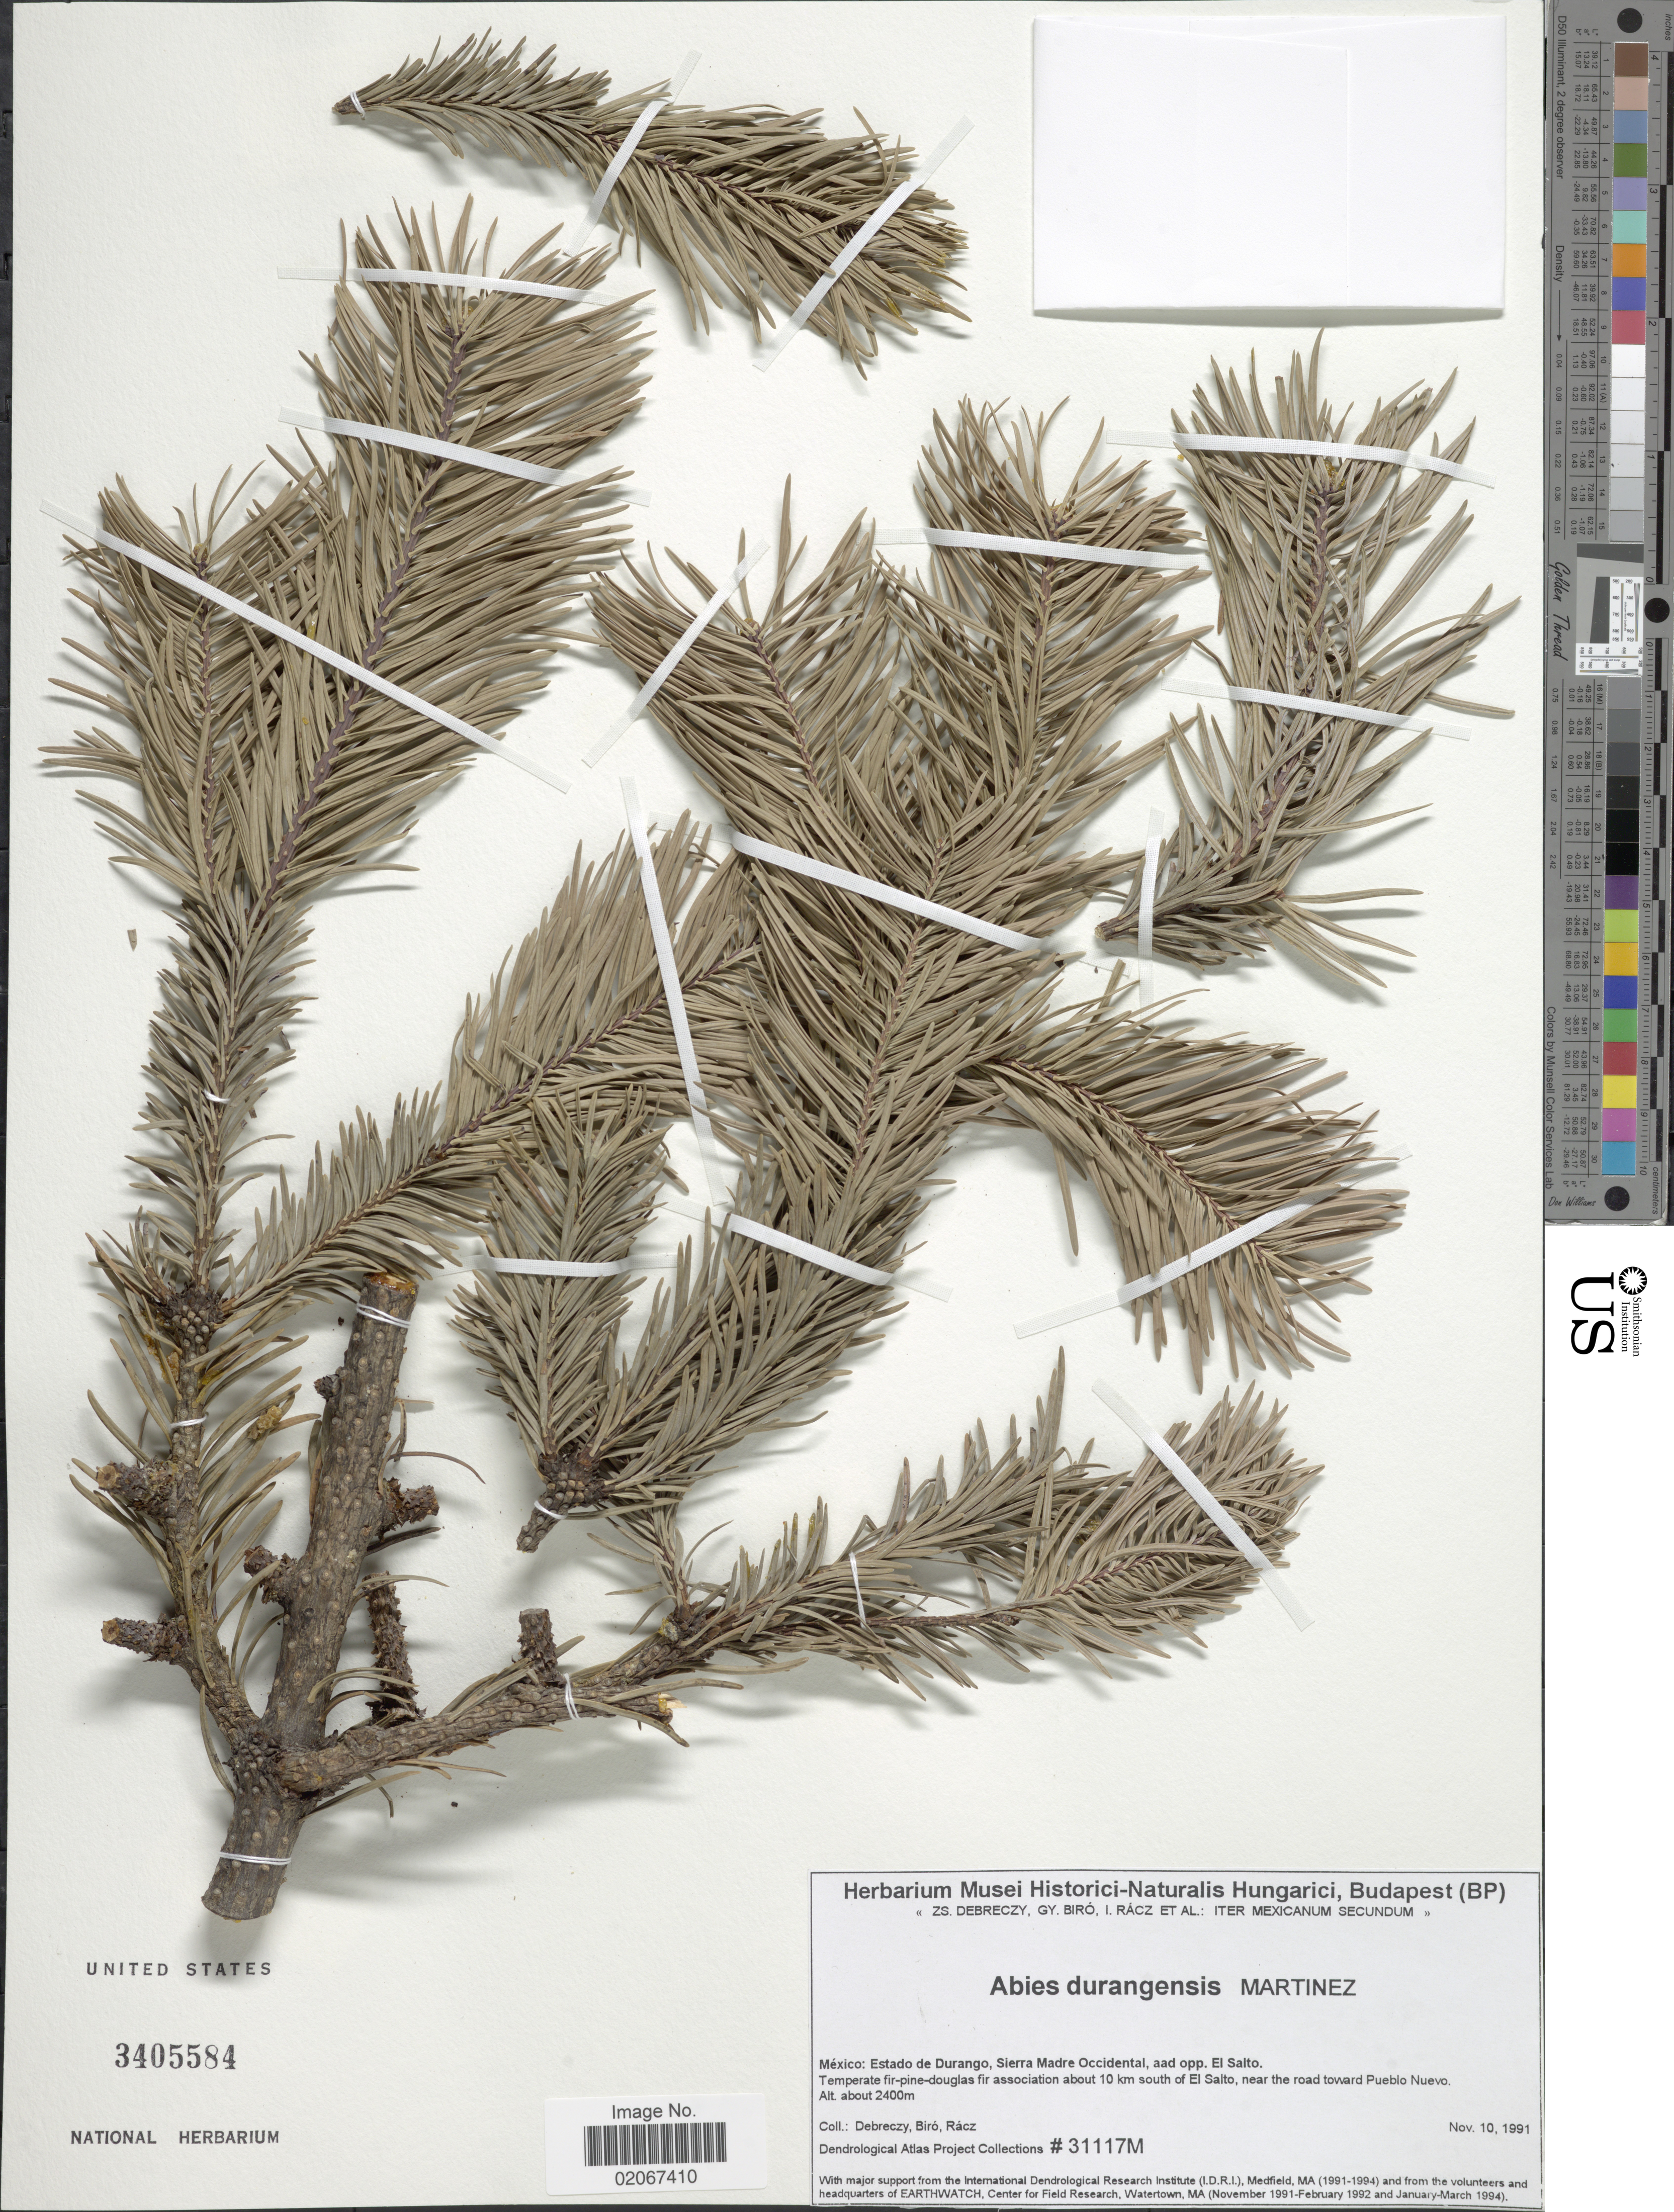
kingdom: Plantae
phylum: Tracheophyta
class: Pinopsida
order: Pinales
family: Pinaceae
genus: Abies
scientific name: Abies durangensis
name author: Martínez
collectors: Debreczy, Biro & Rácz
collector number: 31117M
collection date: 1991-11-10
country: Mexico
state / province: Durango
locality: México: Estado de Durango, Sierra Madre Occidental, aad opp. El Salto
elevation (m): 2400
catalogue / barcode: US 3405584